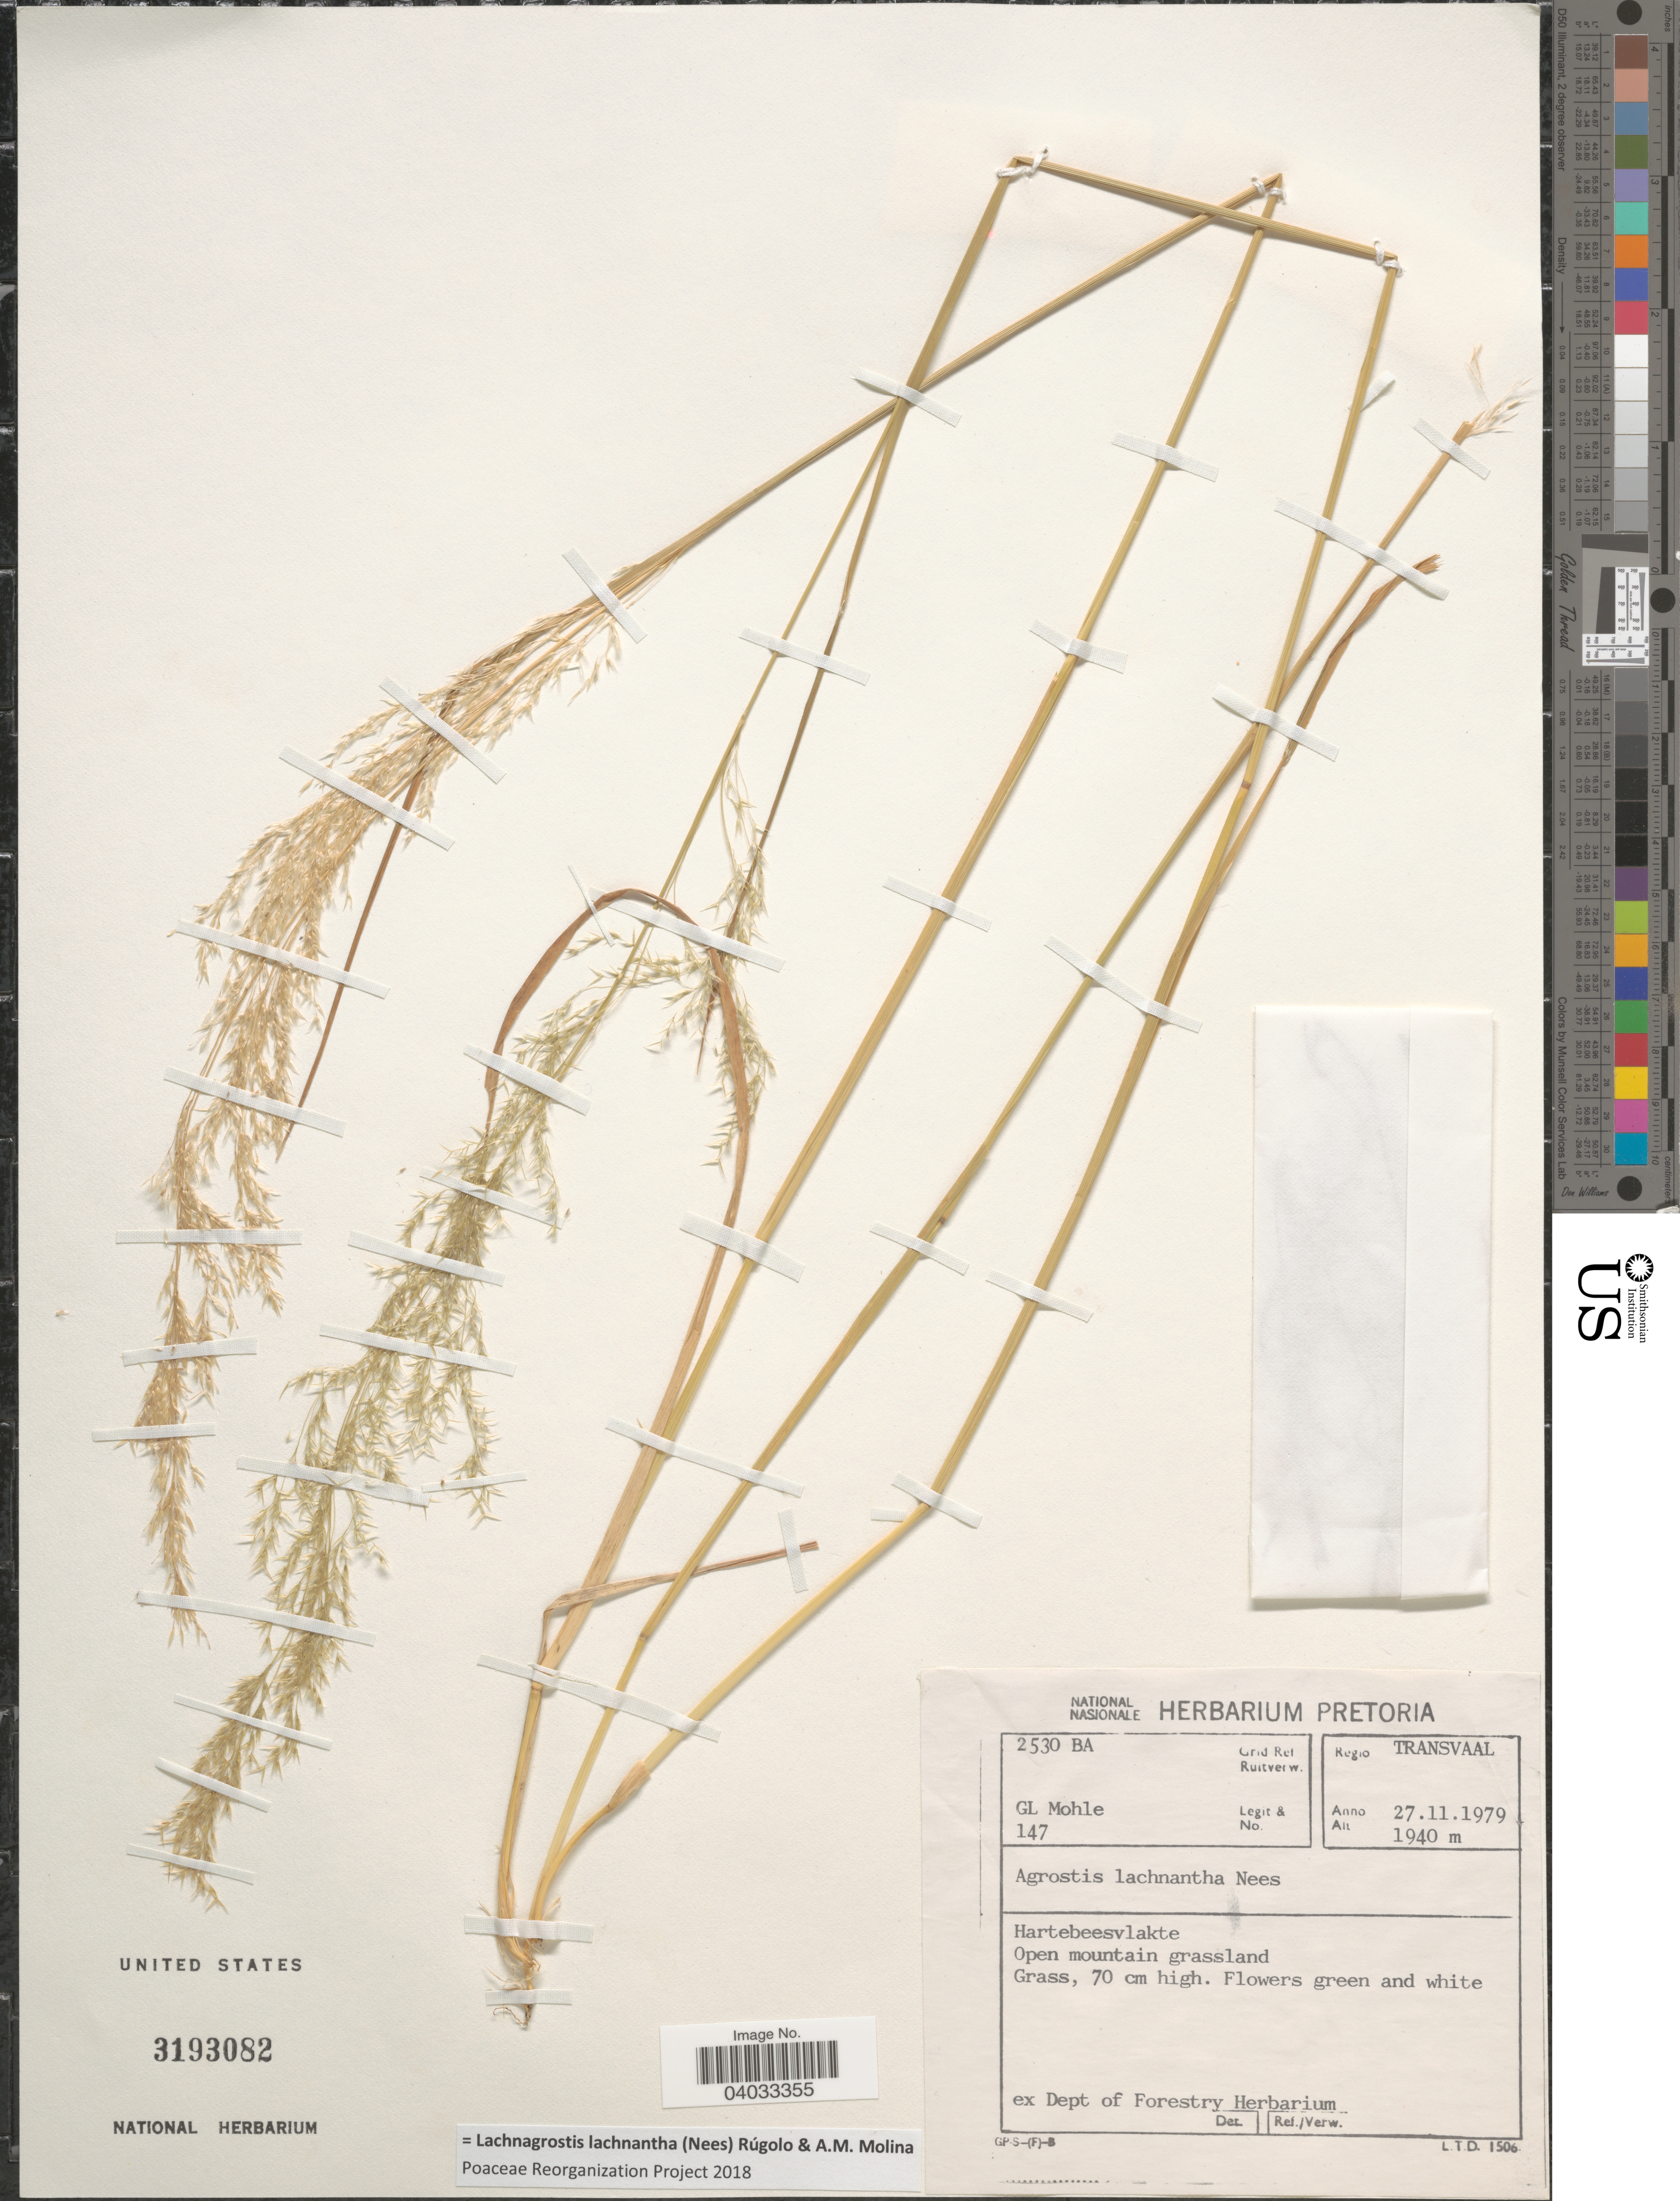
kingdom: Plantae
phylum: Tracheophyta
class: Liliopsida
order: Poales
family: Poaceae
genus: Lachnagrostis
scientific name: Lachnagrostis lachnantha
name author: (Nees) Rúgolo & A.M. Molina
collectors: G. Mohle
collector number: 147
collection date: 1979-11-27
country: South Africa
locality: Grid Ref Ruitverw. 2530 BA. Regio Transvaal. Hartebeesvlakte.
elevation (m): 1940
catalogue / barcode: US 3193082